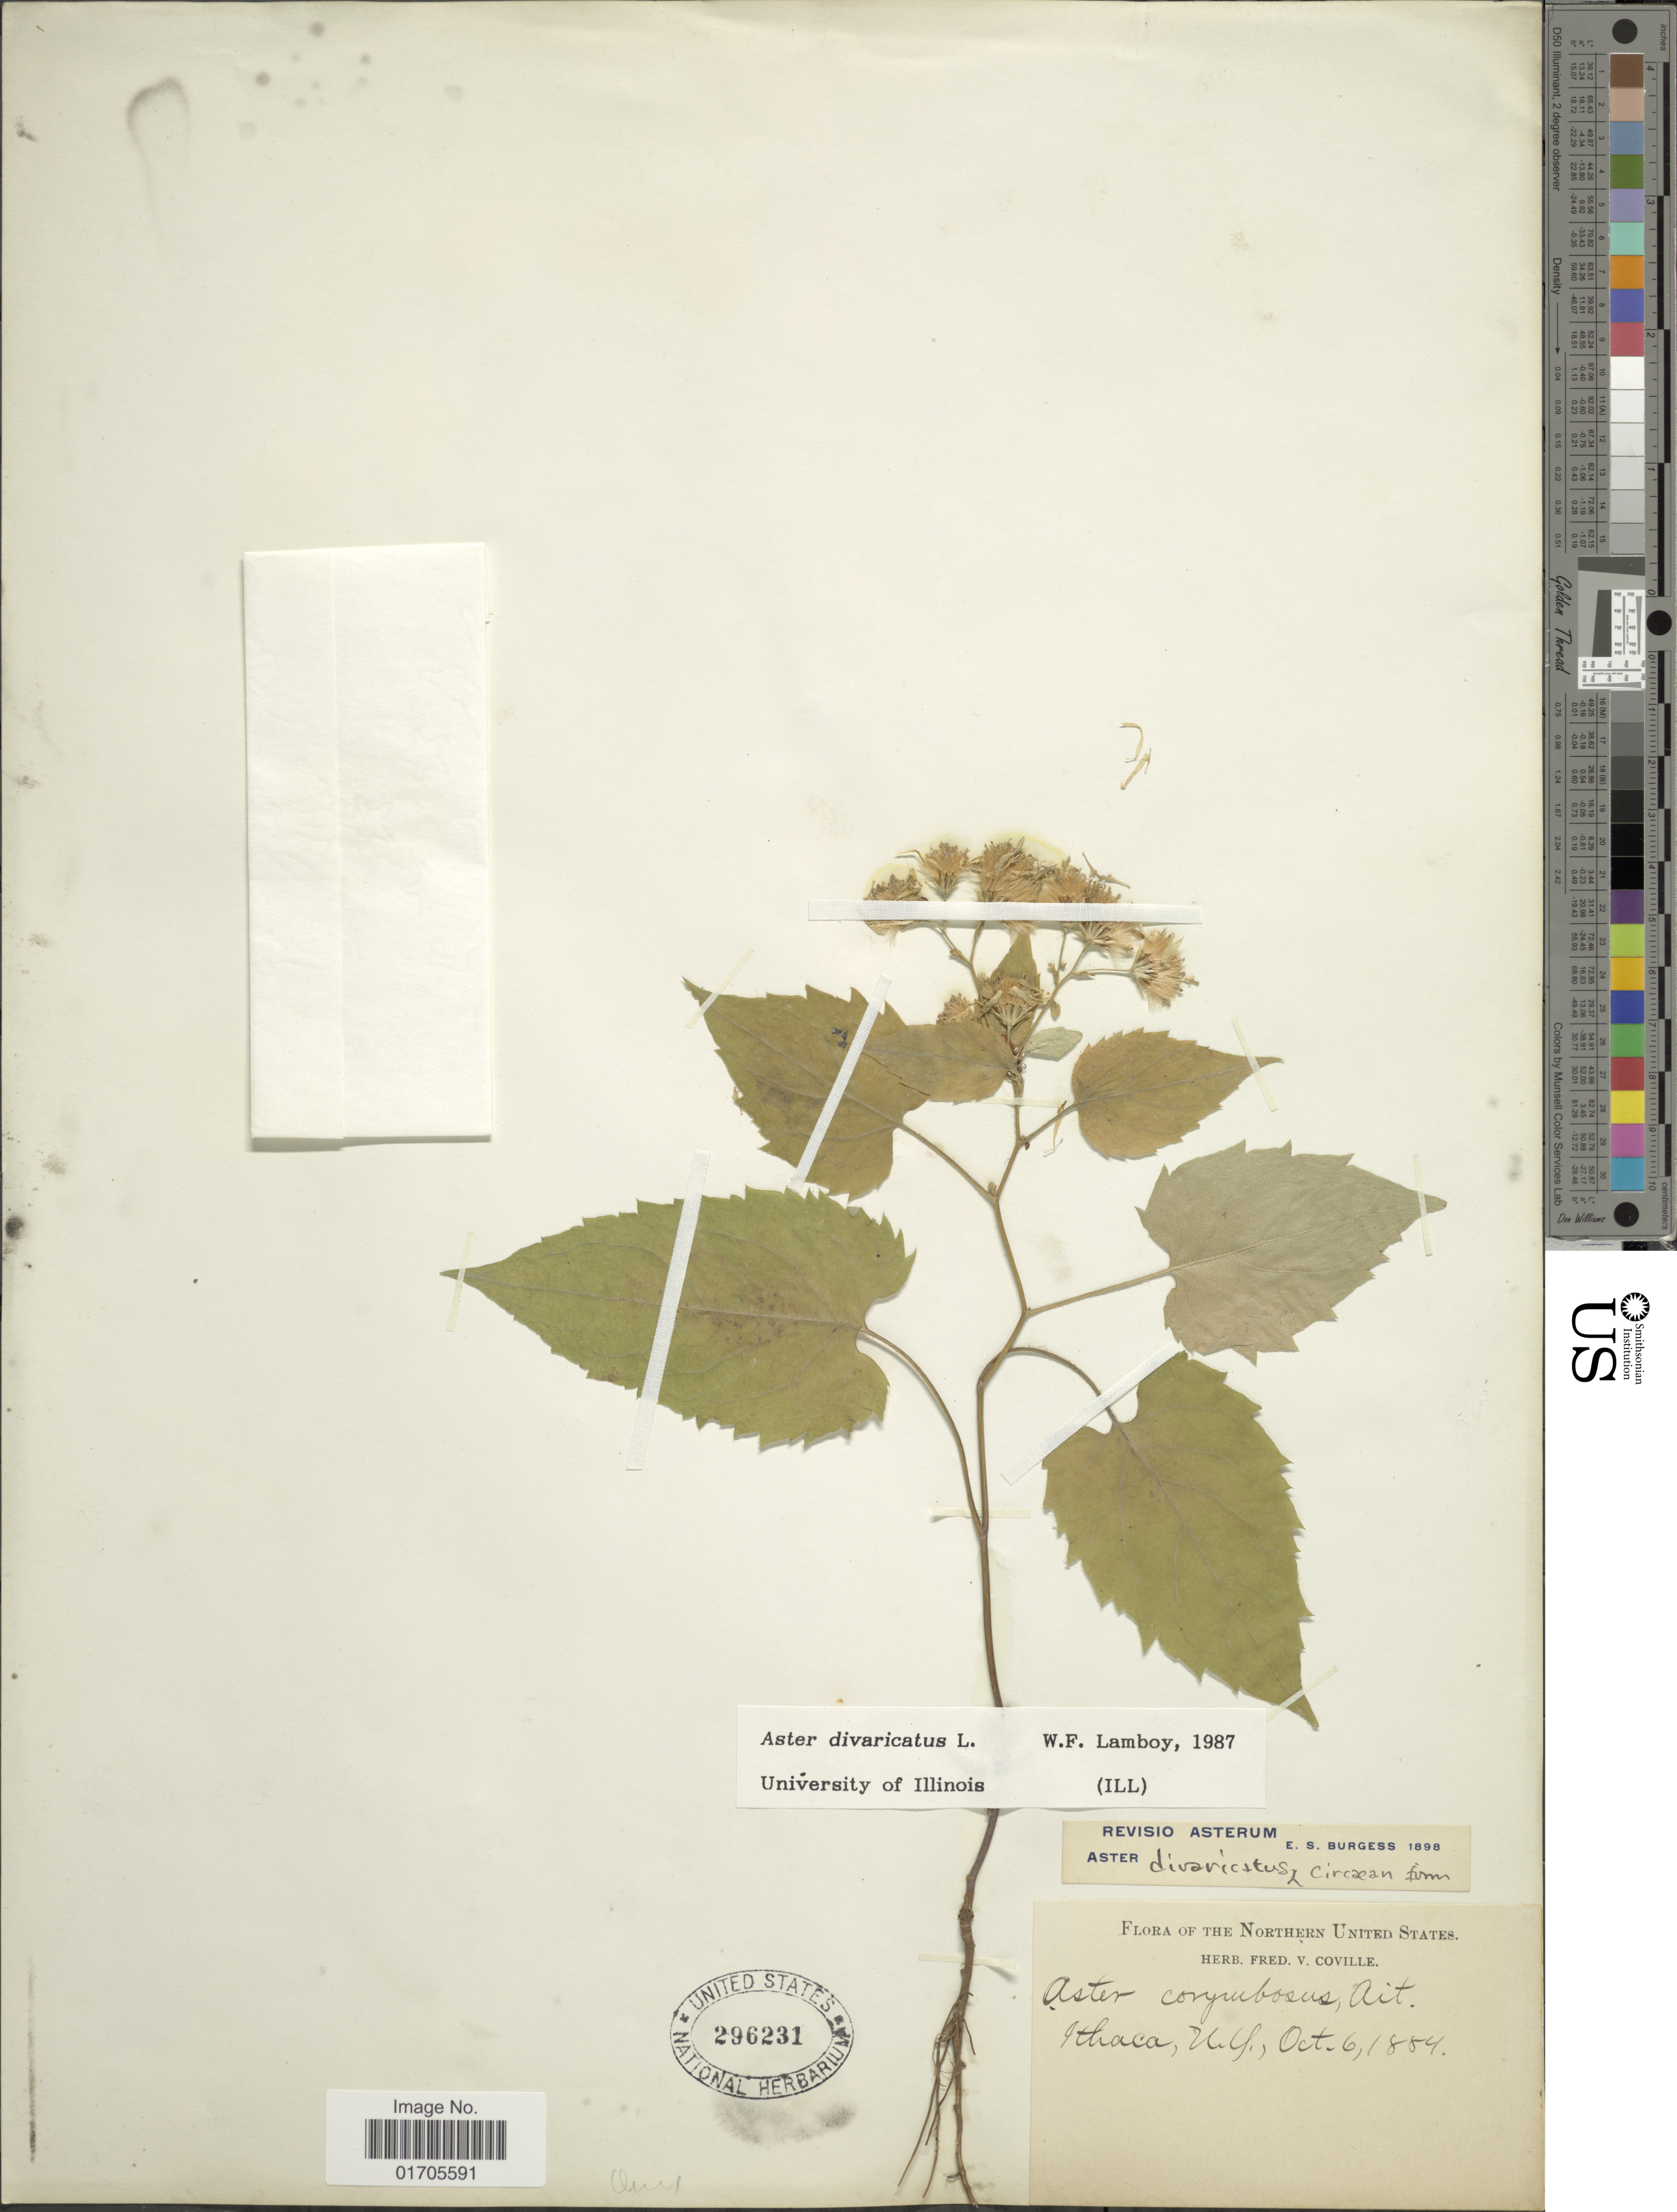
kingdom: Plantae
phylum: Tracheophyta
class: Magnoliopsida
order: Asterales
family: Asteraceae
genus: Eurybia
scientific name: Eurybia divaricata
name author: (L.) G.L. Nesom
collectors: ex herb. F. V. Coville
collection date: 1884-10-06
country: United States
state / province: New York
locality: Northern United States. Ithaca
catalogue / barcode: US 296231